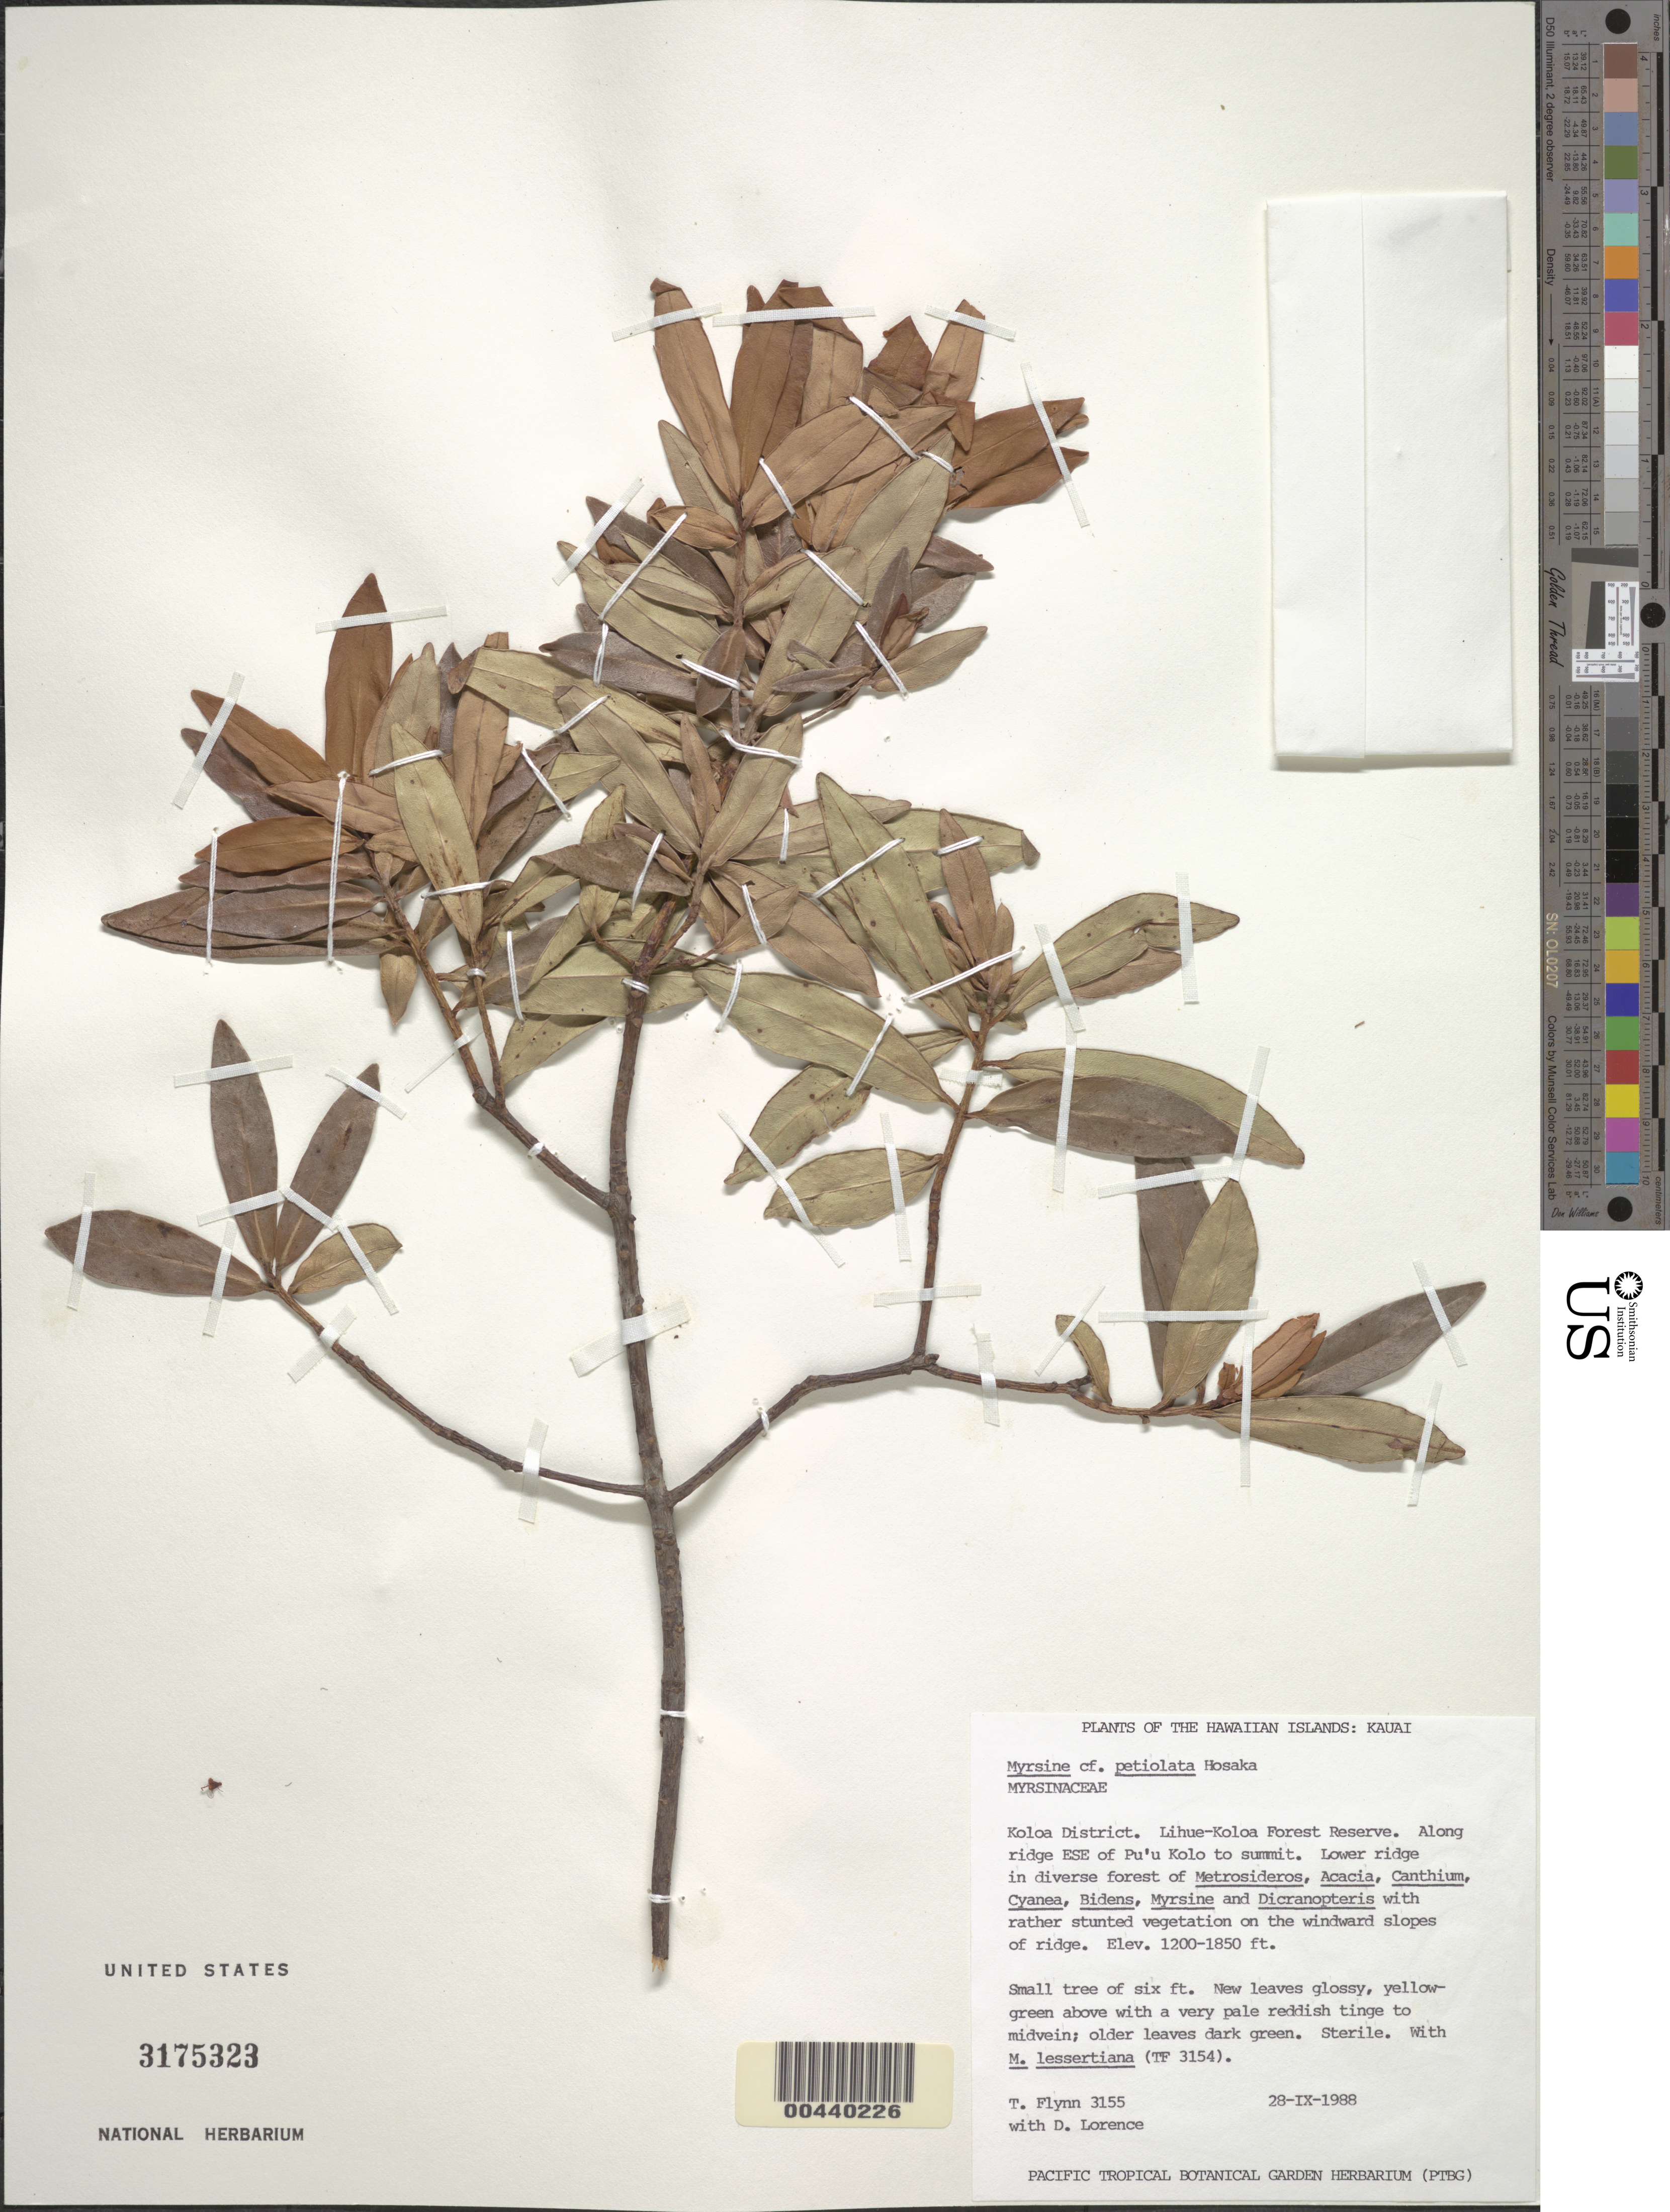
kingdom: Plantae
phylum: Tracheophyta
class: Magnoliopsida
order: Ericales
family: Primulaceae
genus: Myrsine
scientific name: Myrsine petiolata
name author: Hosaka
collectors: T. W. Flynn & D. Lorence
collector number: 3155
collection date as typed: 28 Sep 1988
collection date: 1988-09-28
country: United States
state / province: Hawaii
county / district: Kauai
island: Kaua'i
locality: Koloa District. Lihue-Koloa Forest Reserve. Along ridge ESE of Pu'u Kolo to summit. Lower ridge on windward slopes of ridge.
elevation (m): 366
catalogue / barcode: US 3175323